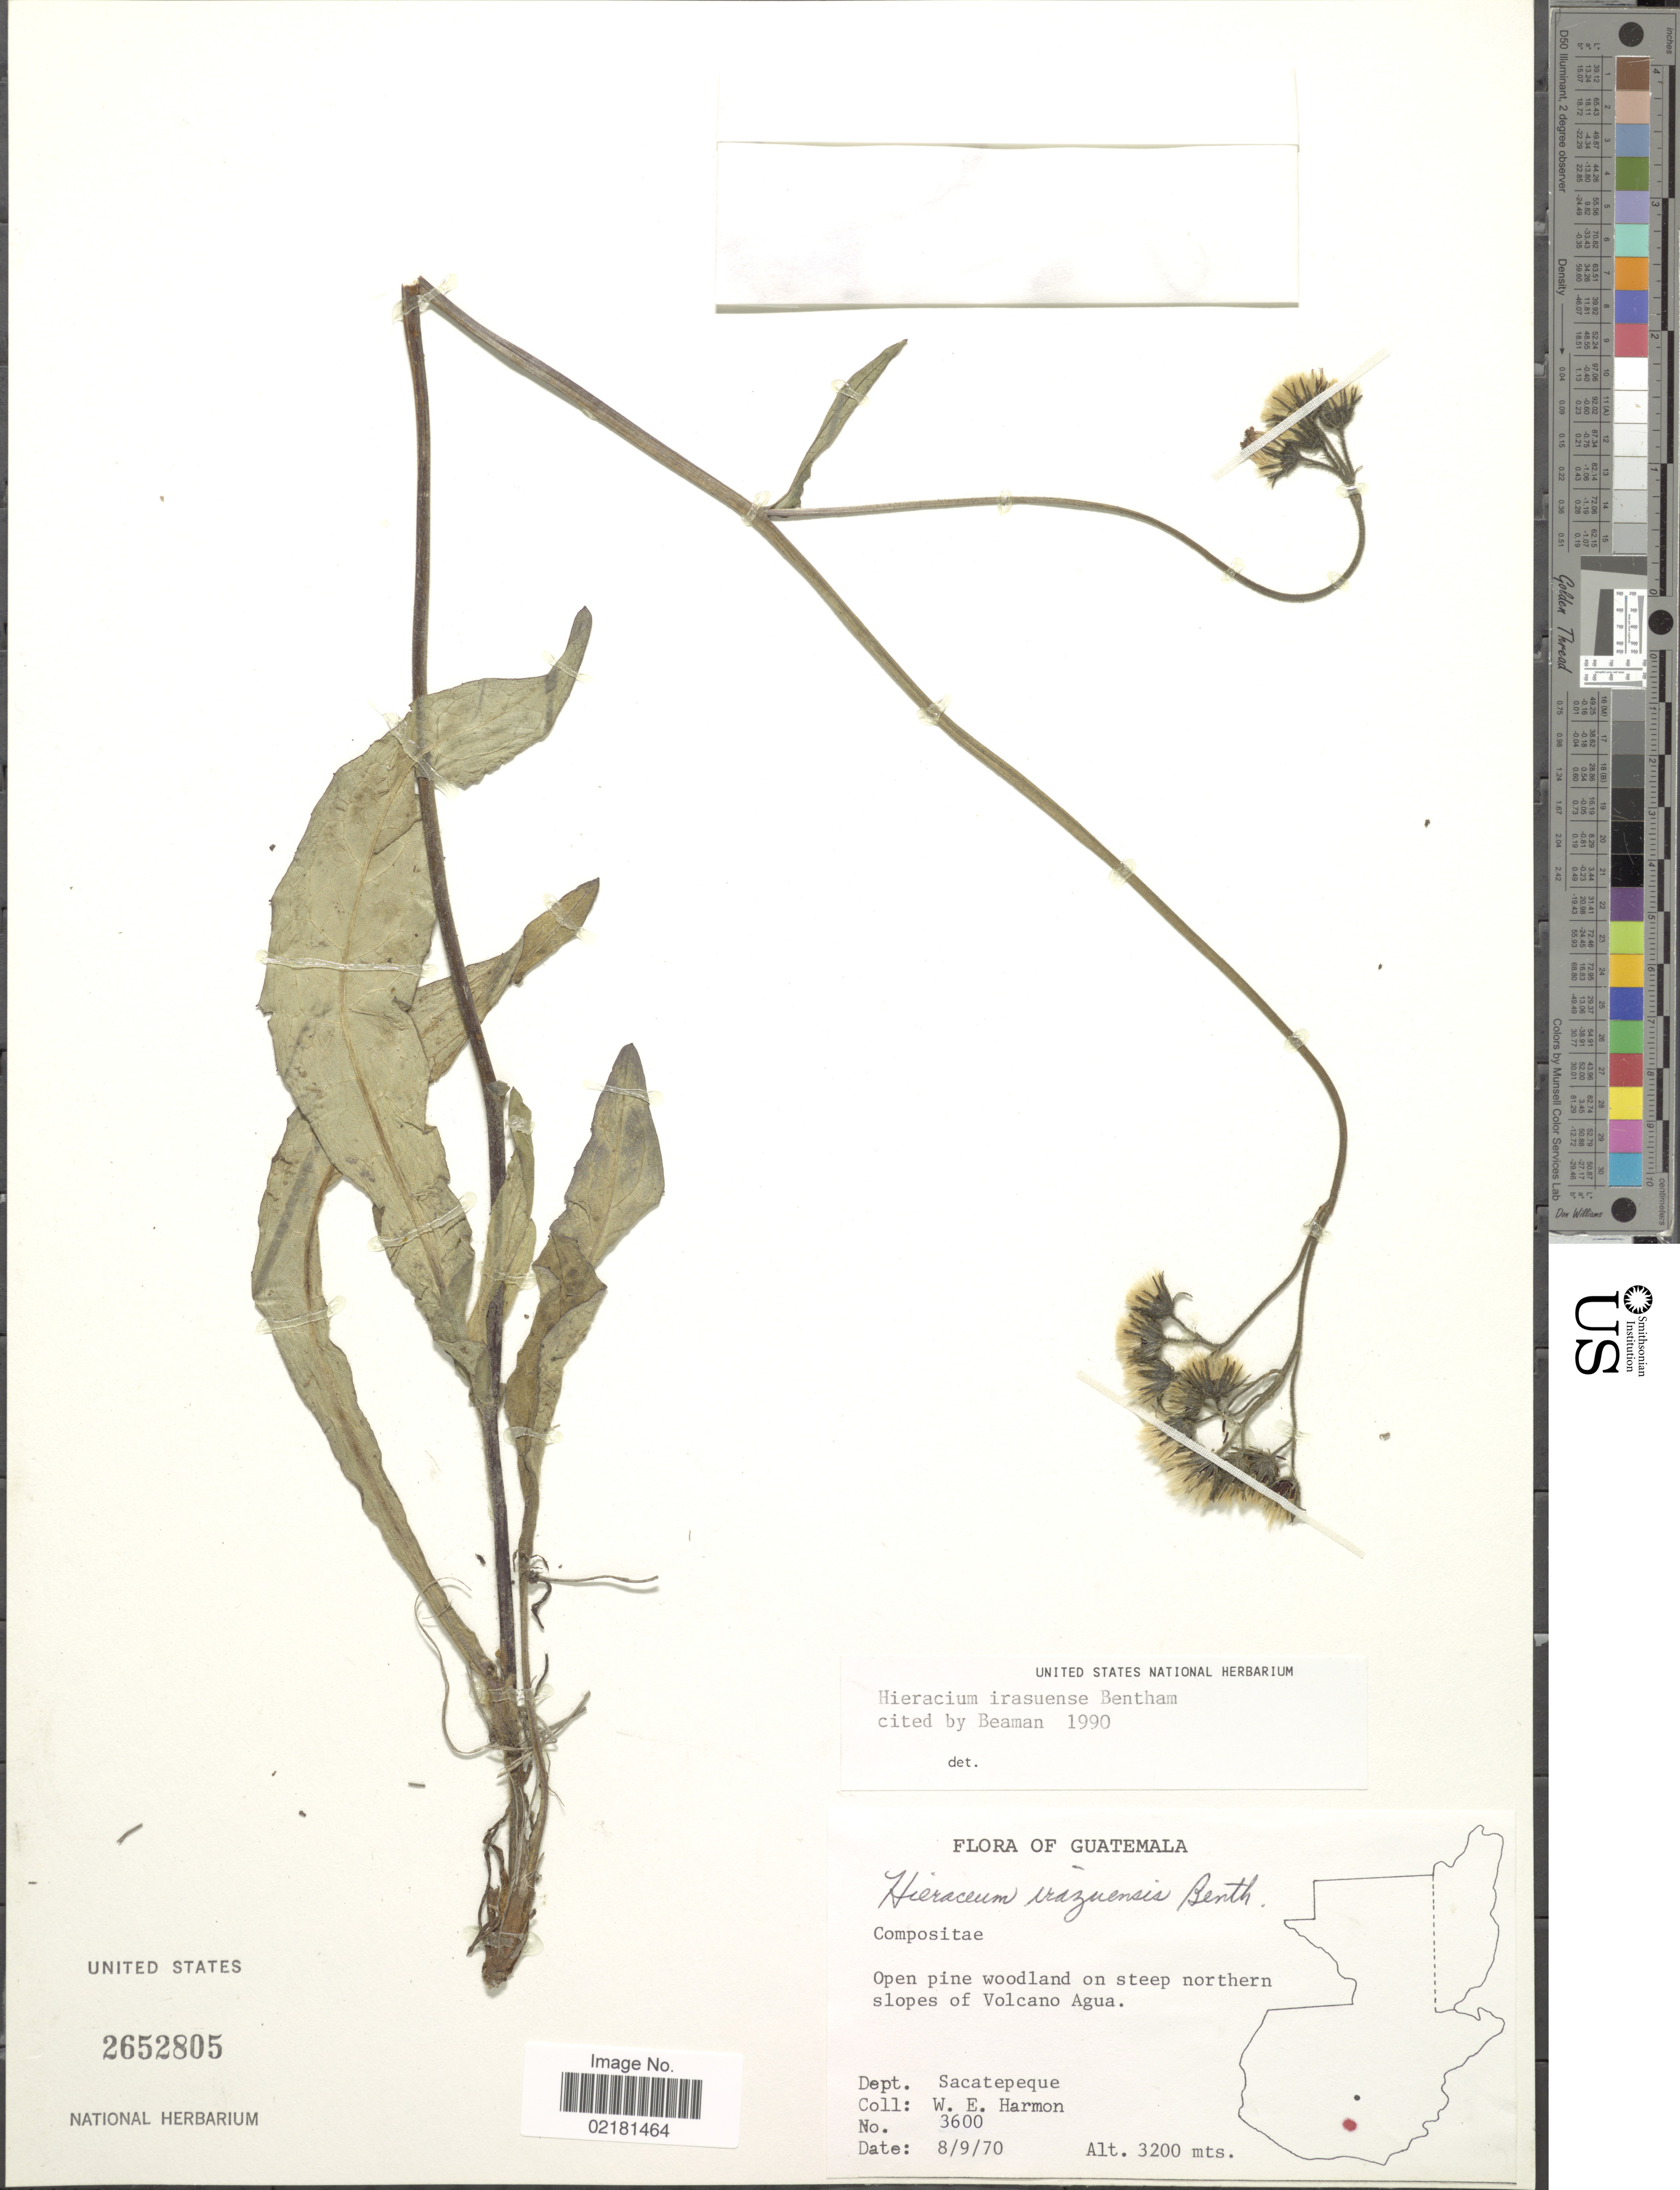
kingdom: Plantae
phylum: Tracheophyta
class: Magnoliopsida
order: Asterales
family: Asteraceae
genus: Hieracium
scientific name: Hieracium irasuense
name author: Benth.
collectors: W. E. Harmon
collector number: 3600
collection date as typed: Transcribed d/m/y: 8/9/70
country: Guatemala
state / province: Sacatepéquez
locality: Open pine woodland on steep northern slopes of Volcan Agua.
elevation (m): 3200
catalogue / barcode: US 2652805